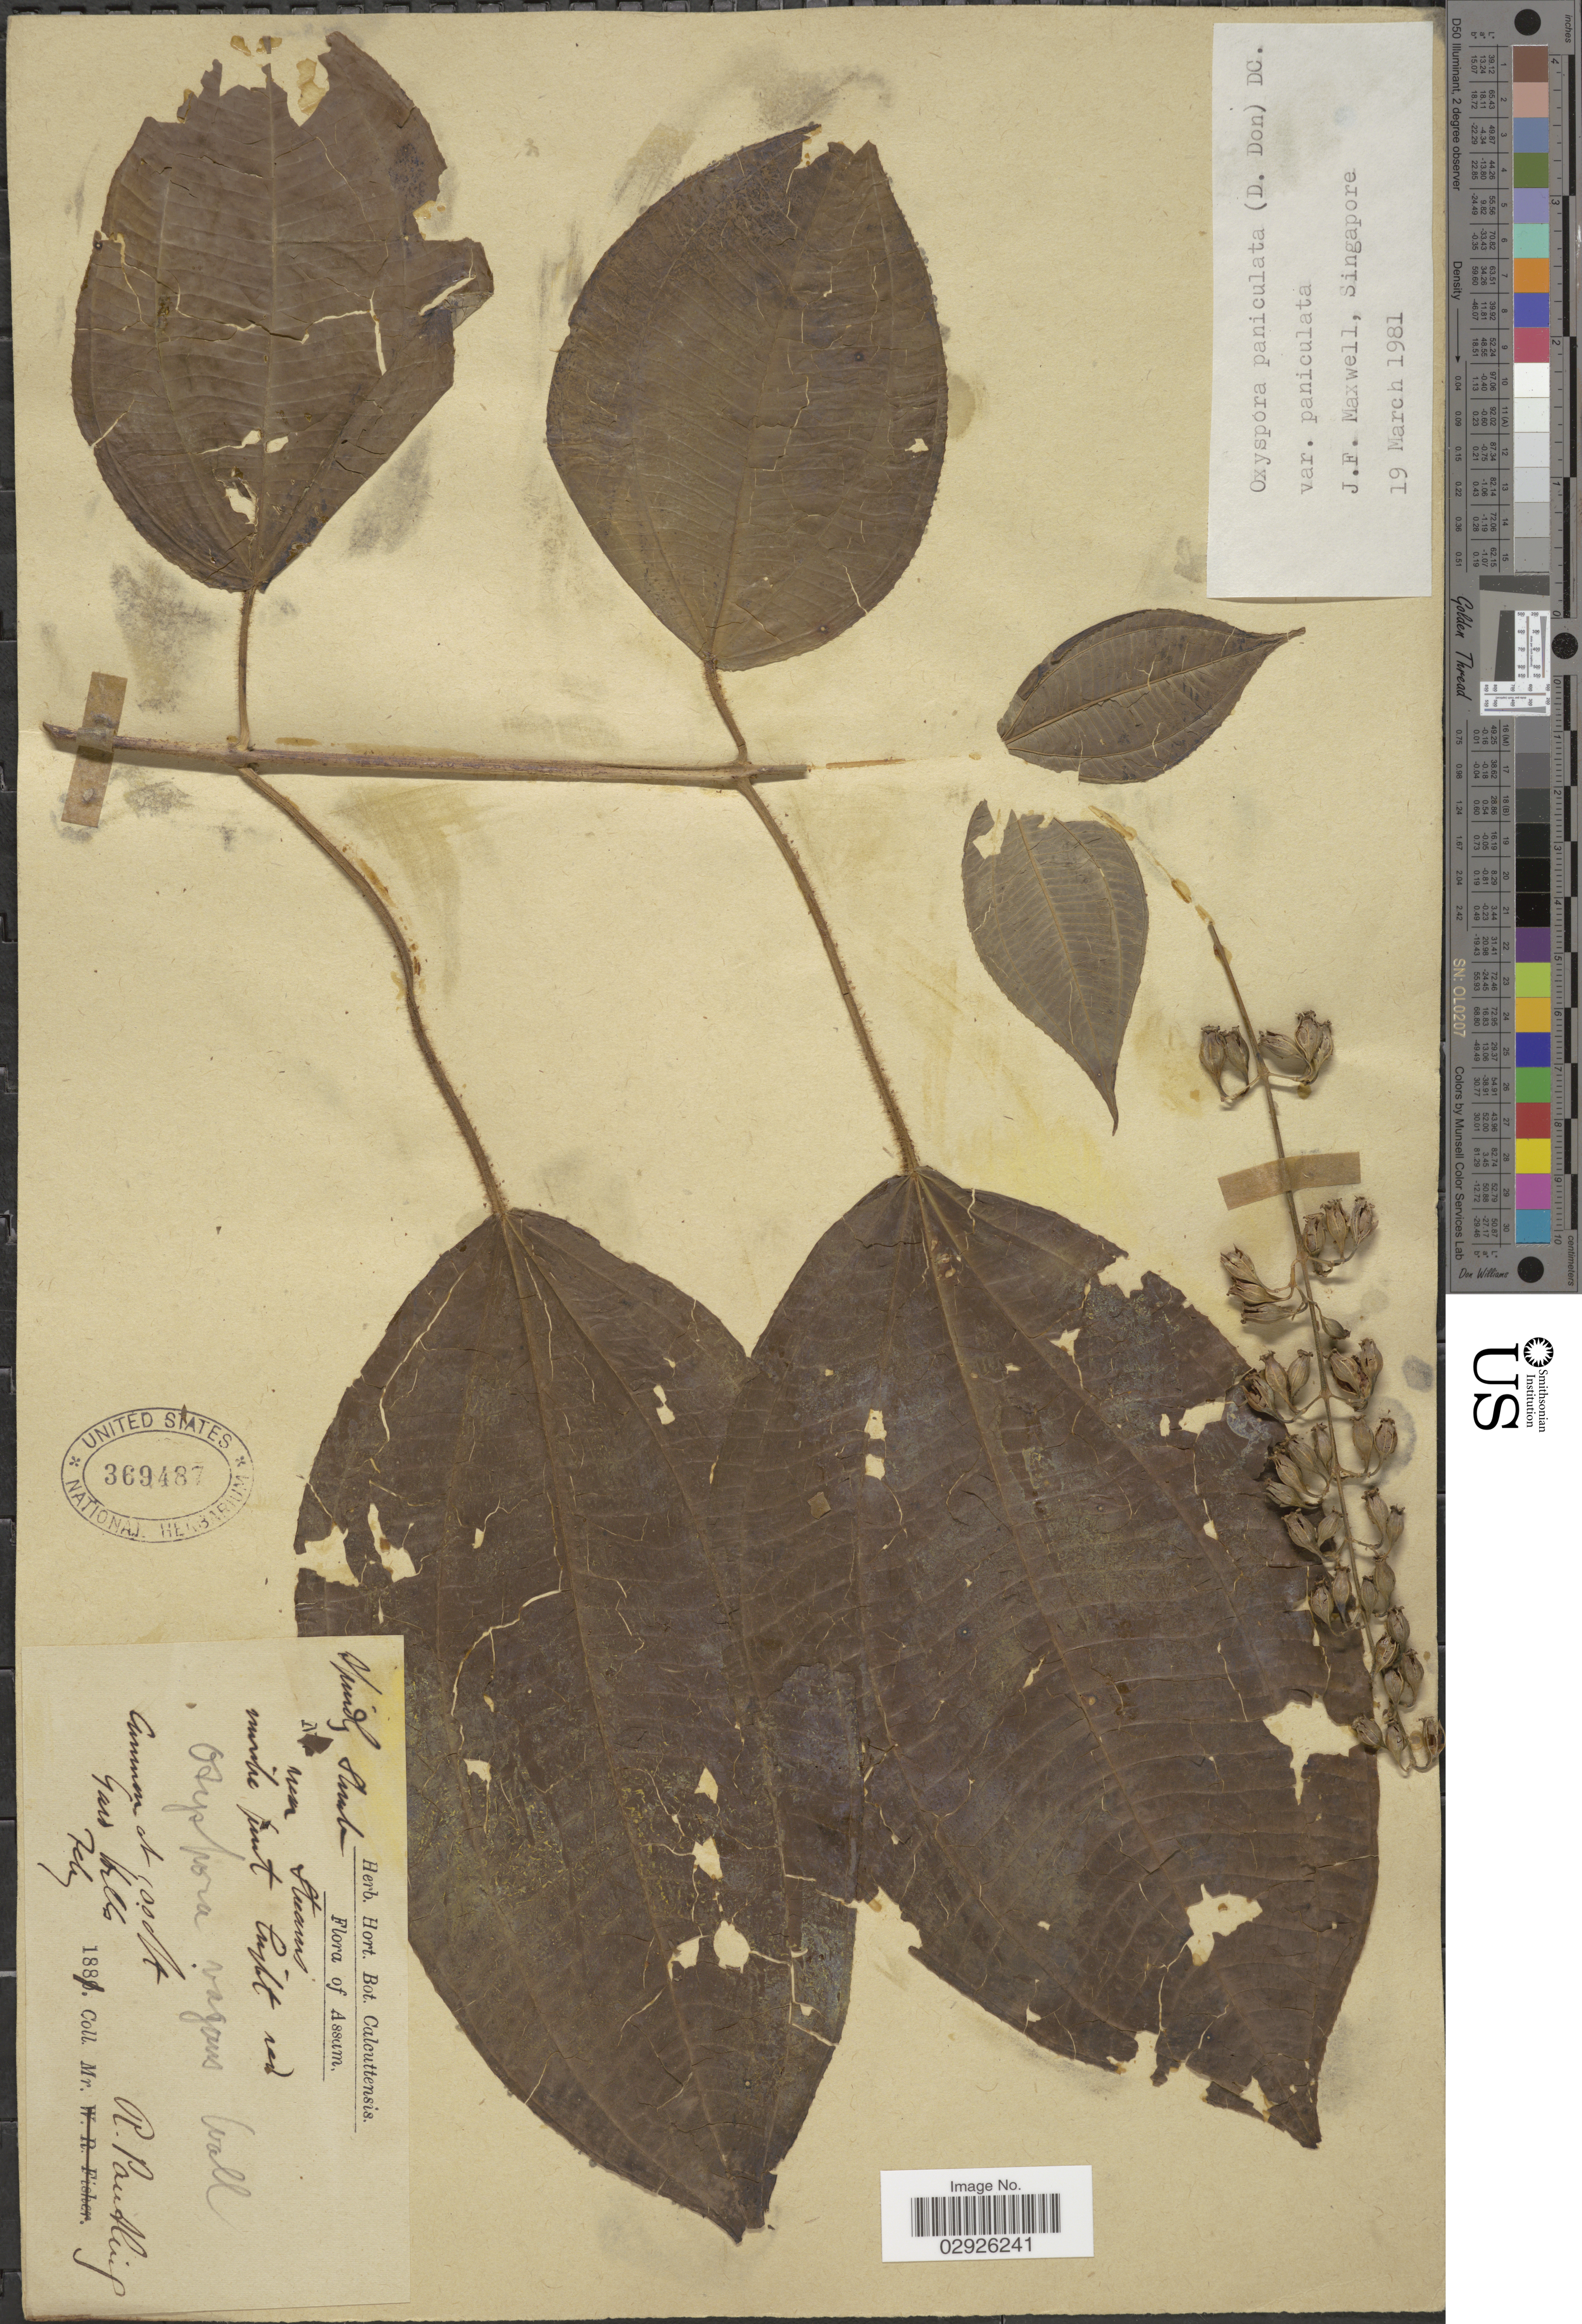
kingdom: Plantae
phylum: Tracheophyta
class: Magnoliopsida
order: Myrtales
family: Melastomataceae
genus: Oxyspora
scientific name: Oxyspora paniculata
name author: (D. Don) DC.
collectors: R. Pautting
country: India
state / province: Meghalaya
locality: Garo Hills.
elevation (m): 305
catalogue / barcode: US 369487